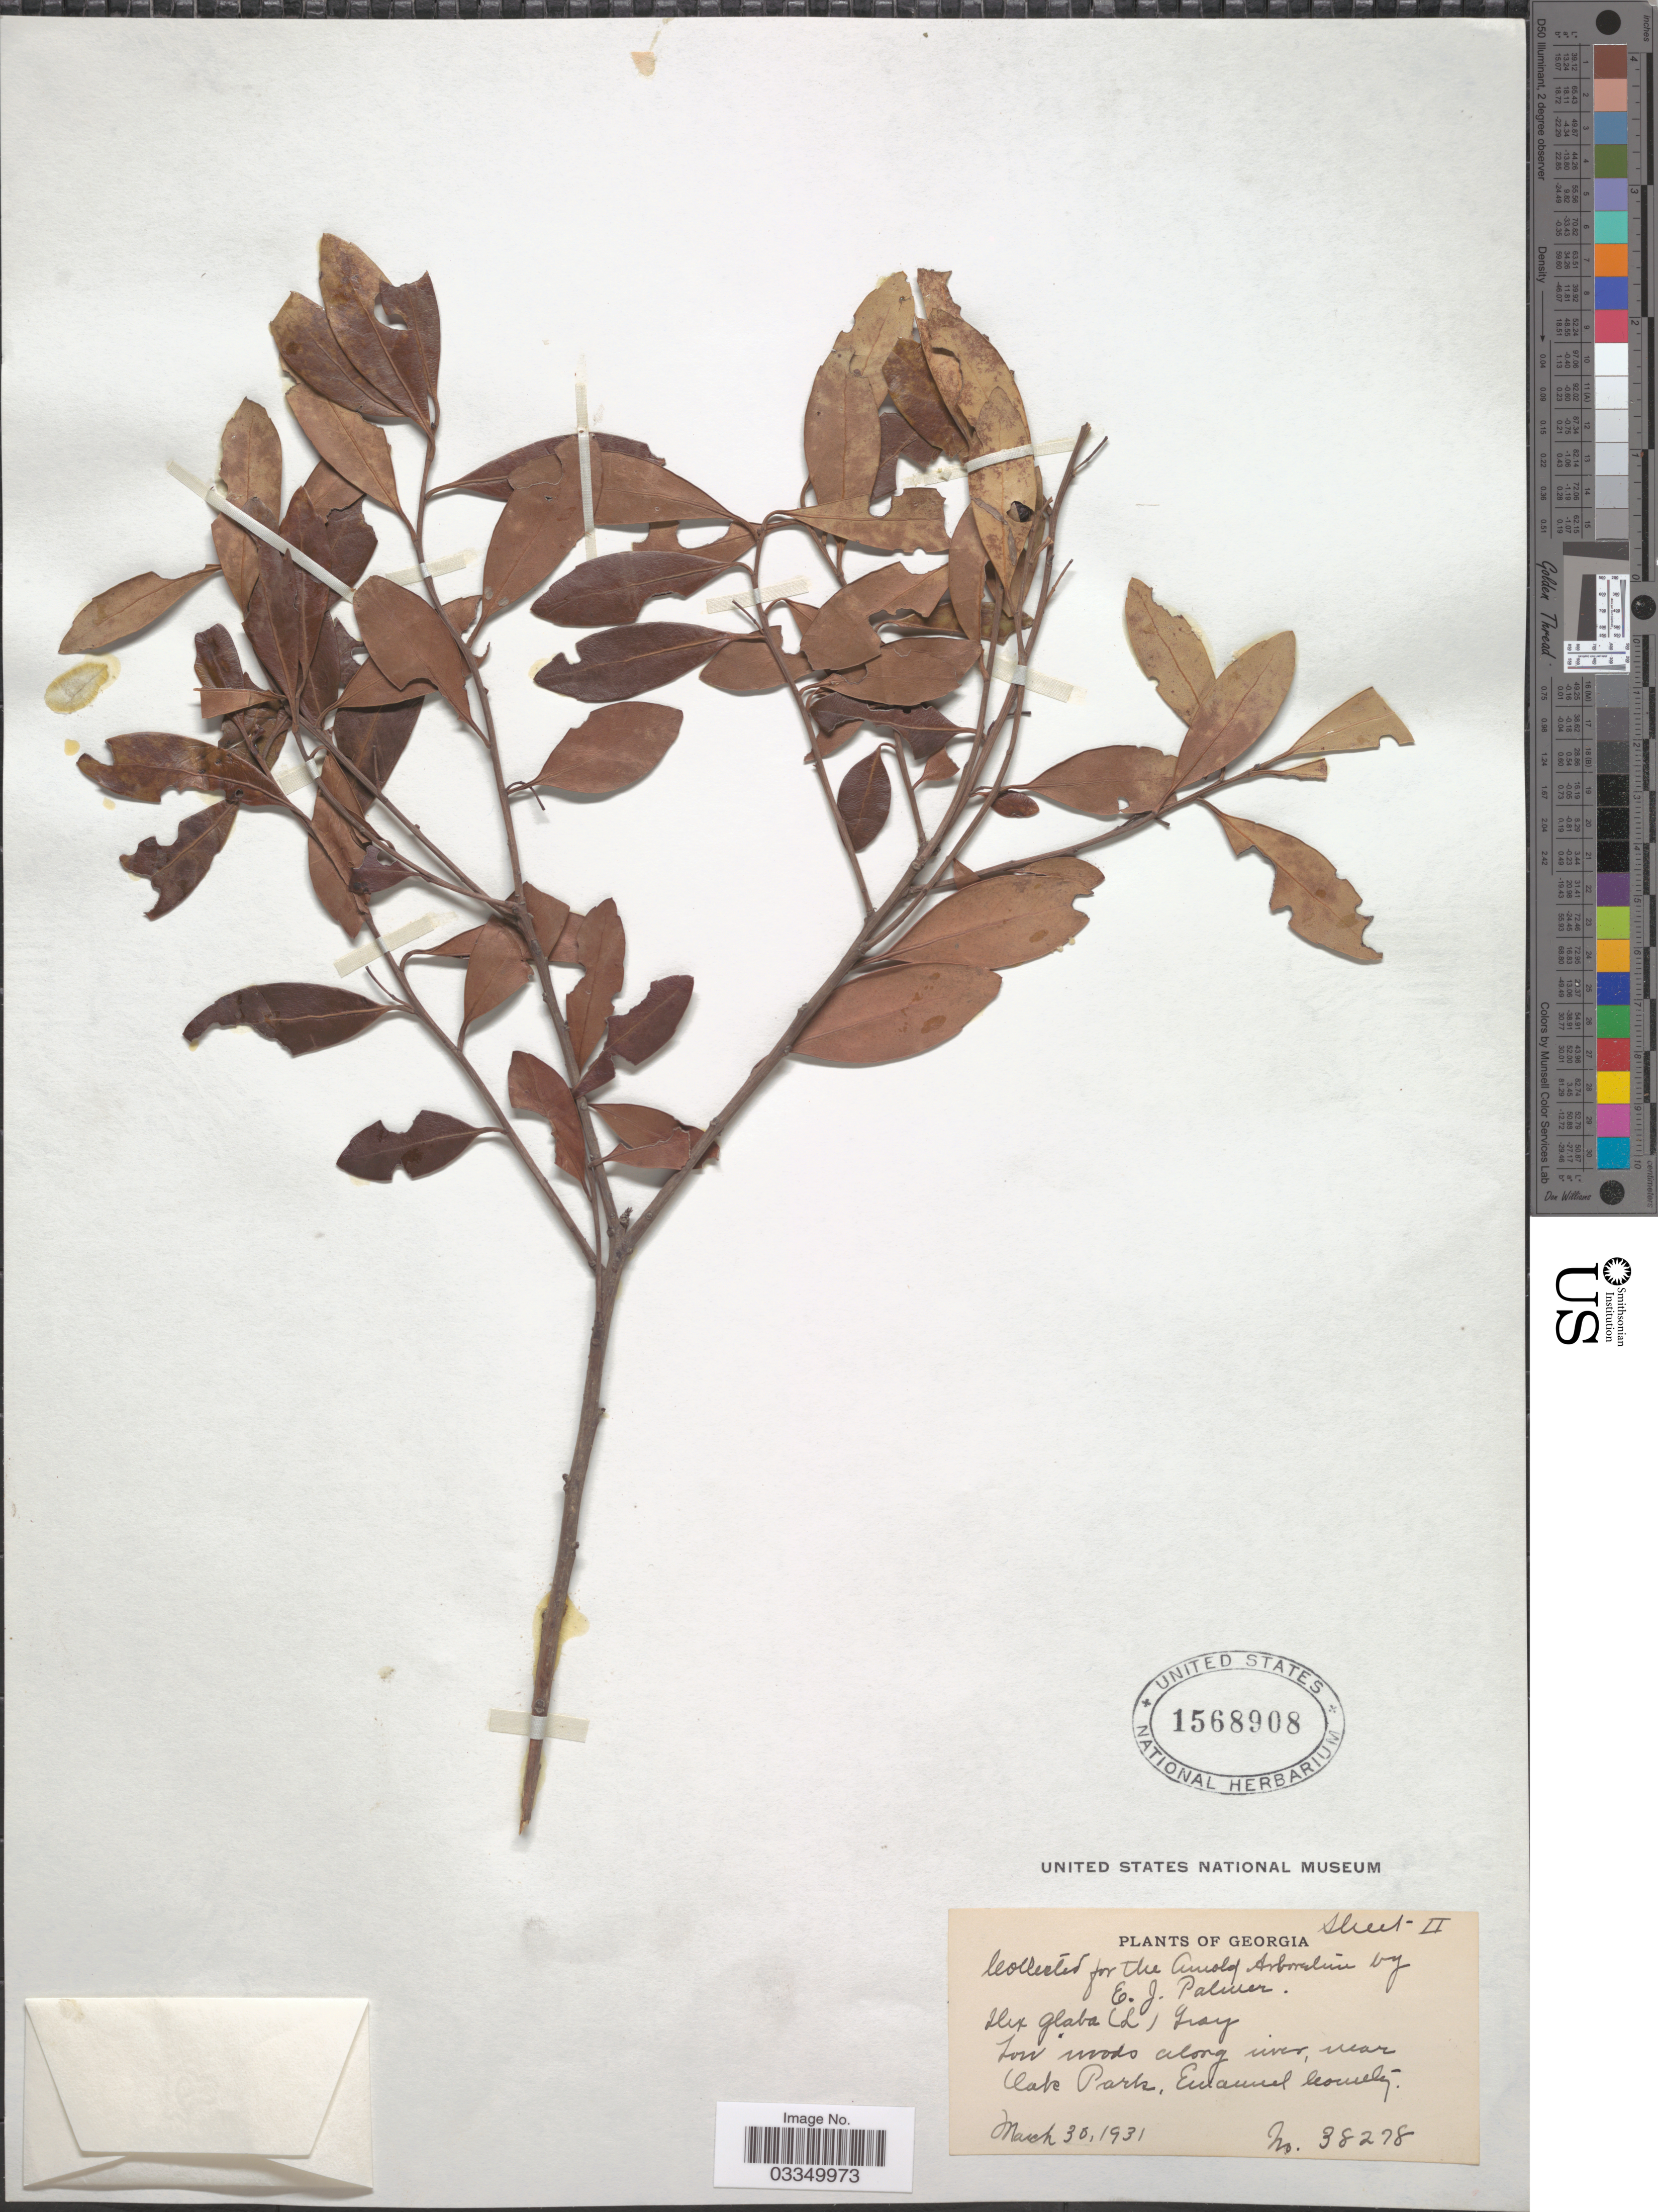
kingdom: Plantae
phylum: Tracheophyta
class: Magnoliopsida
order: Aquifoliales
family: Aquifoliaceae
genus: Ilex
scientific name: Ilex glabra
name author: (L.) A. Gray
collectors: E. J. Palmer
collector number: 38278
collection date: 1931-03-30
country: United States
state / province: Georgia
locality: Near Oak Park, Emanuel County.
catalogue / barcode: US 1568908